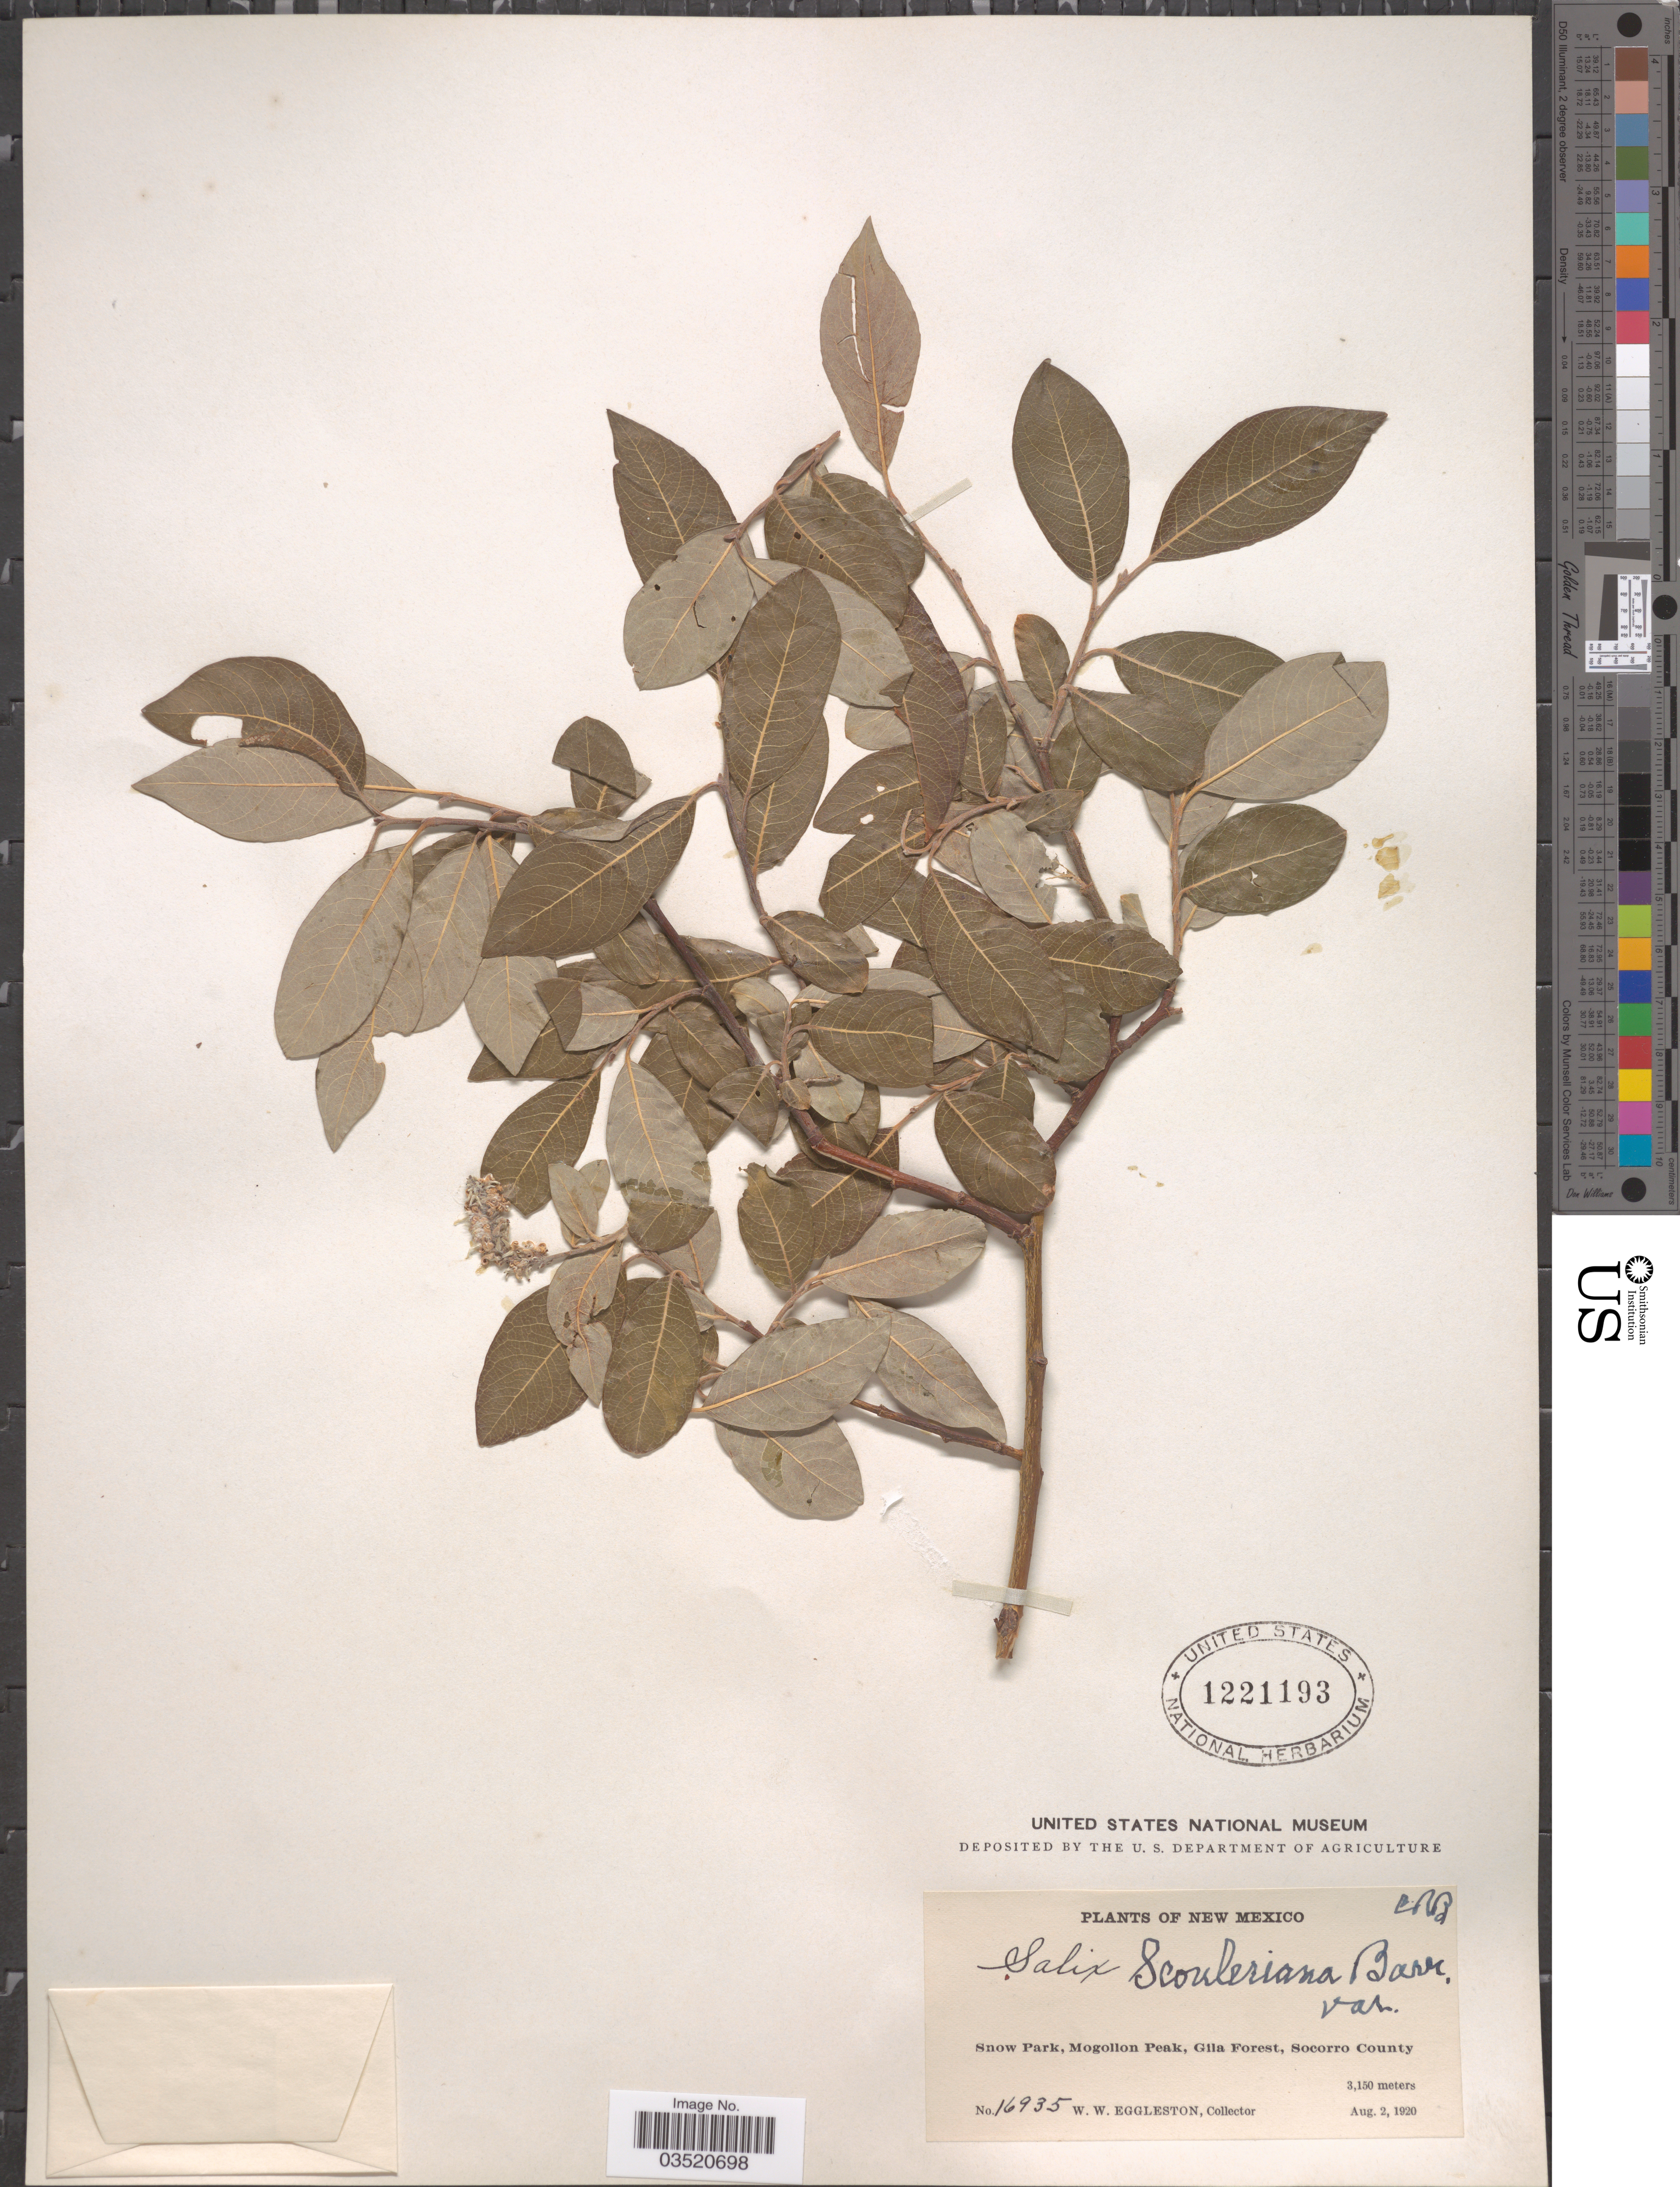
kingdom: Plantae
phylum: Tracheophyta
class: Magnoliopsida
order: Malpighiales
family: Salicaceae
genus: Salix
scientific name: Salix scouleriana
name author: Barratt ex Hook.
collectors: W. W. Eggleston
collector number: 16935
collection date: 1920-08-02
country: United States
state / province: New Mexico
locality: Snow Park, Mogollon Peak, Gila Forest, Socorro County.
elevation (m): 3150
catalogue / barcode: US 1221193